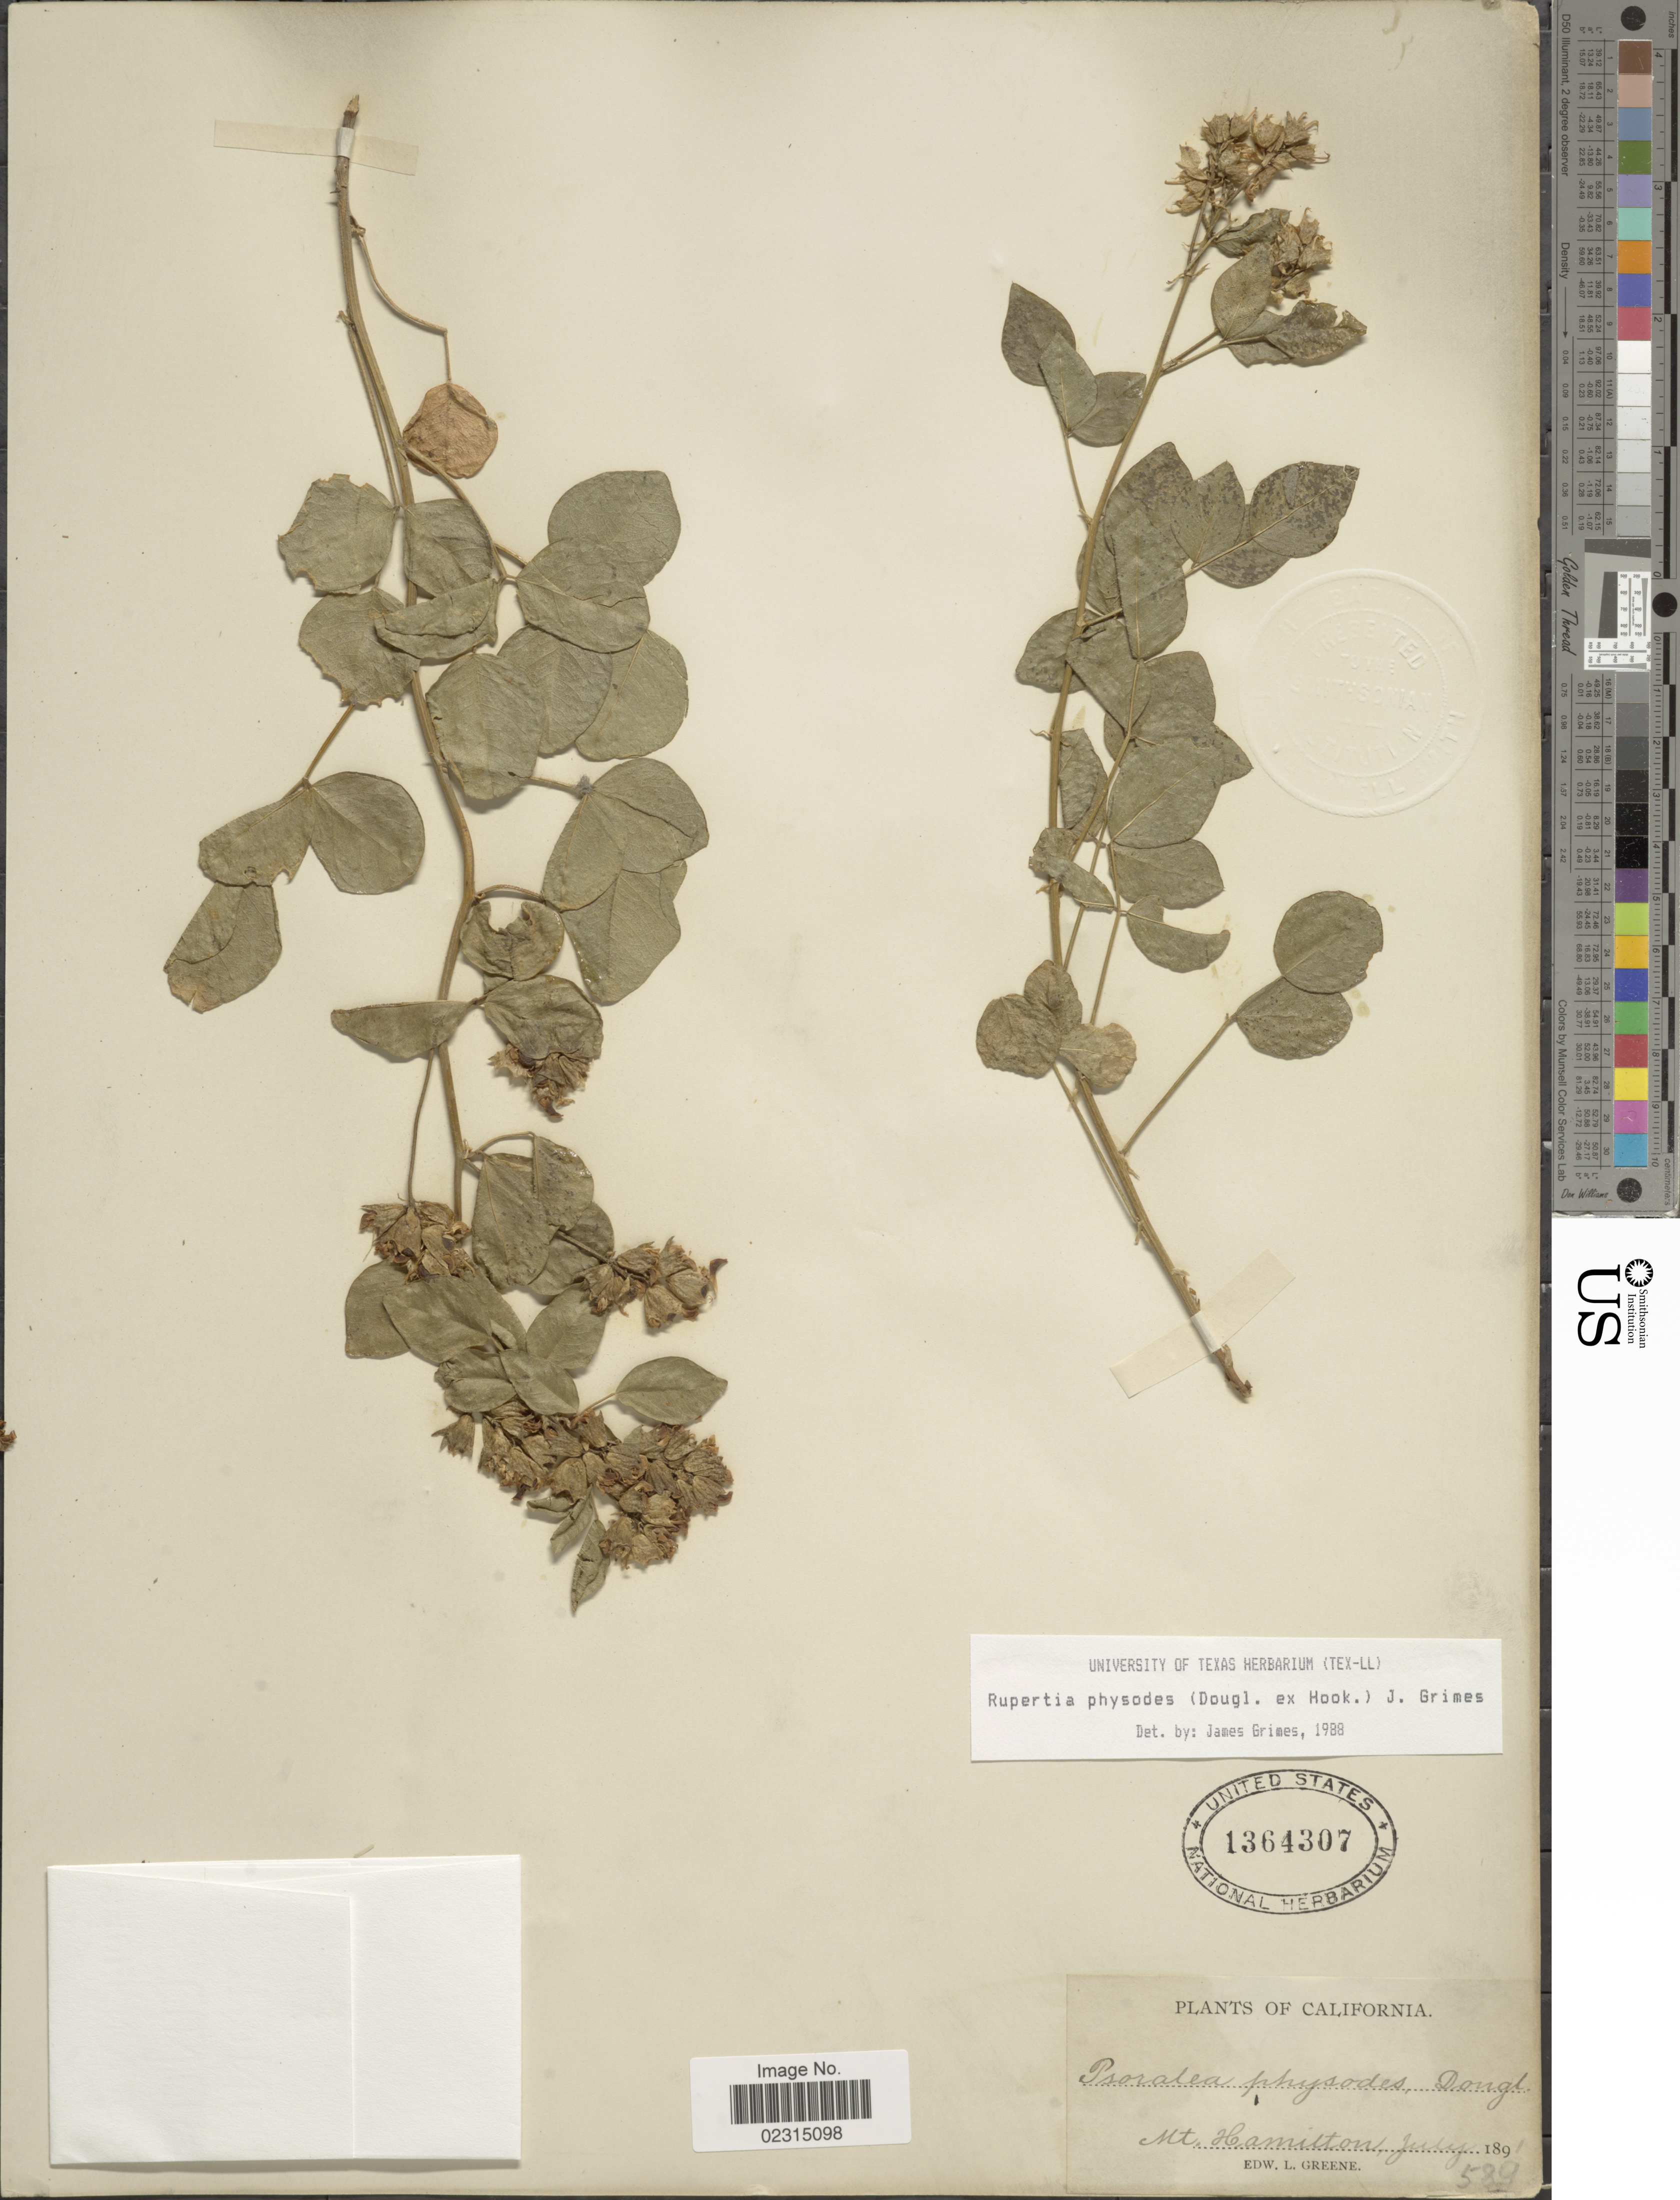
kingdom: Plantae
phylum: Tracheophyta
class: Magnoliopsida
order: Fabales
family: Fabaceae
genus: Rupertia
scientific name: Rupertia physodes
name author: (Douglas) J.W. Grimes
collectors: E. L. Greene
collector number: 589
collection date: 1891-07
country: United States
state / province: California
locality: Mt Hamilton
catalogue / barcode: US 1364307